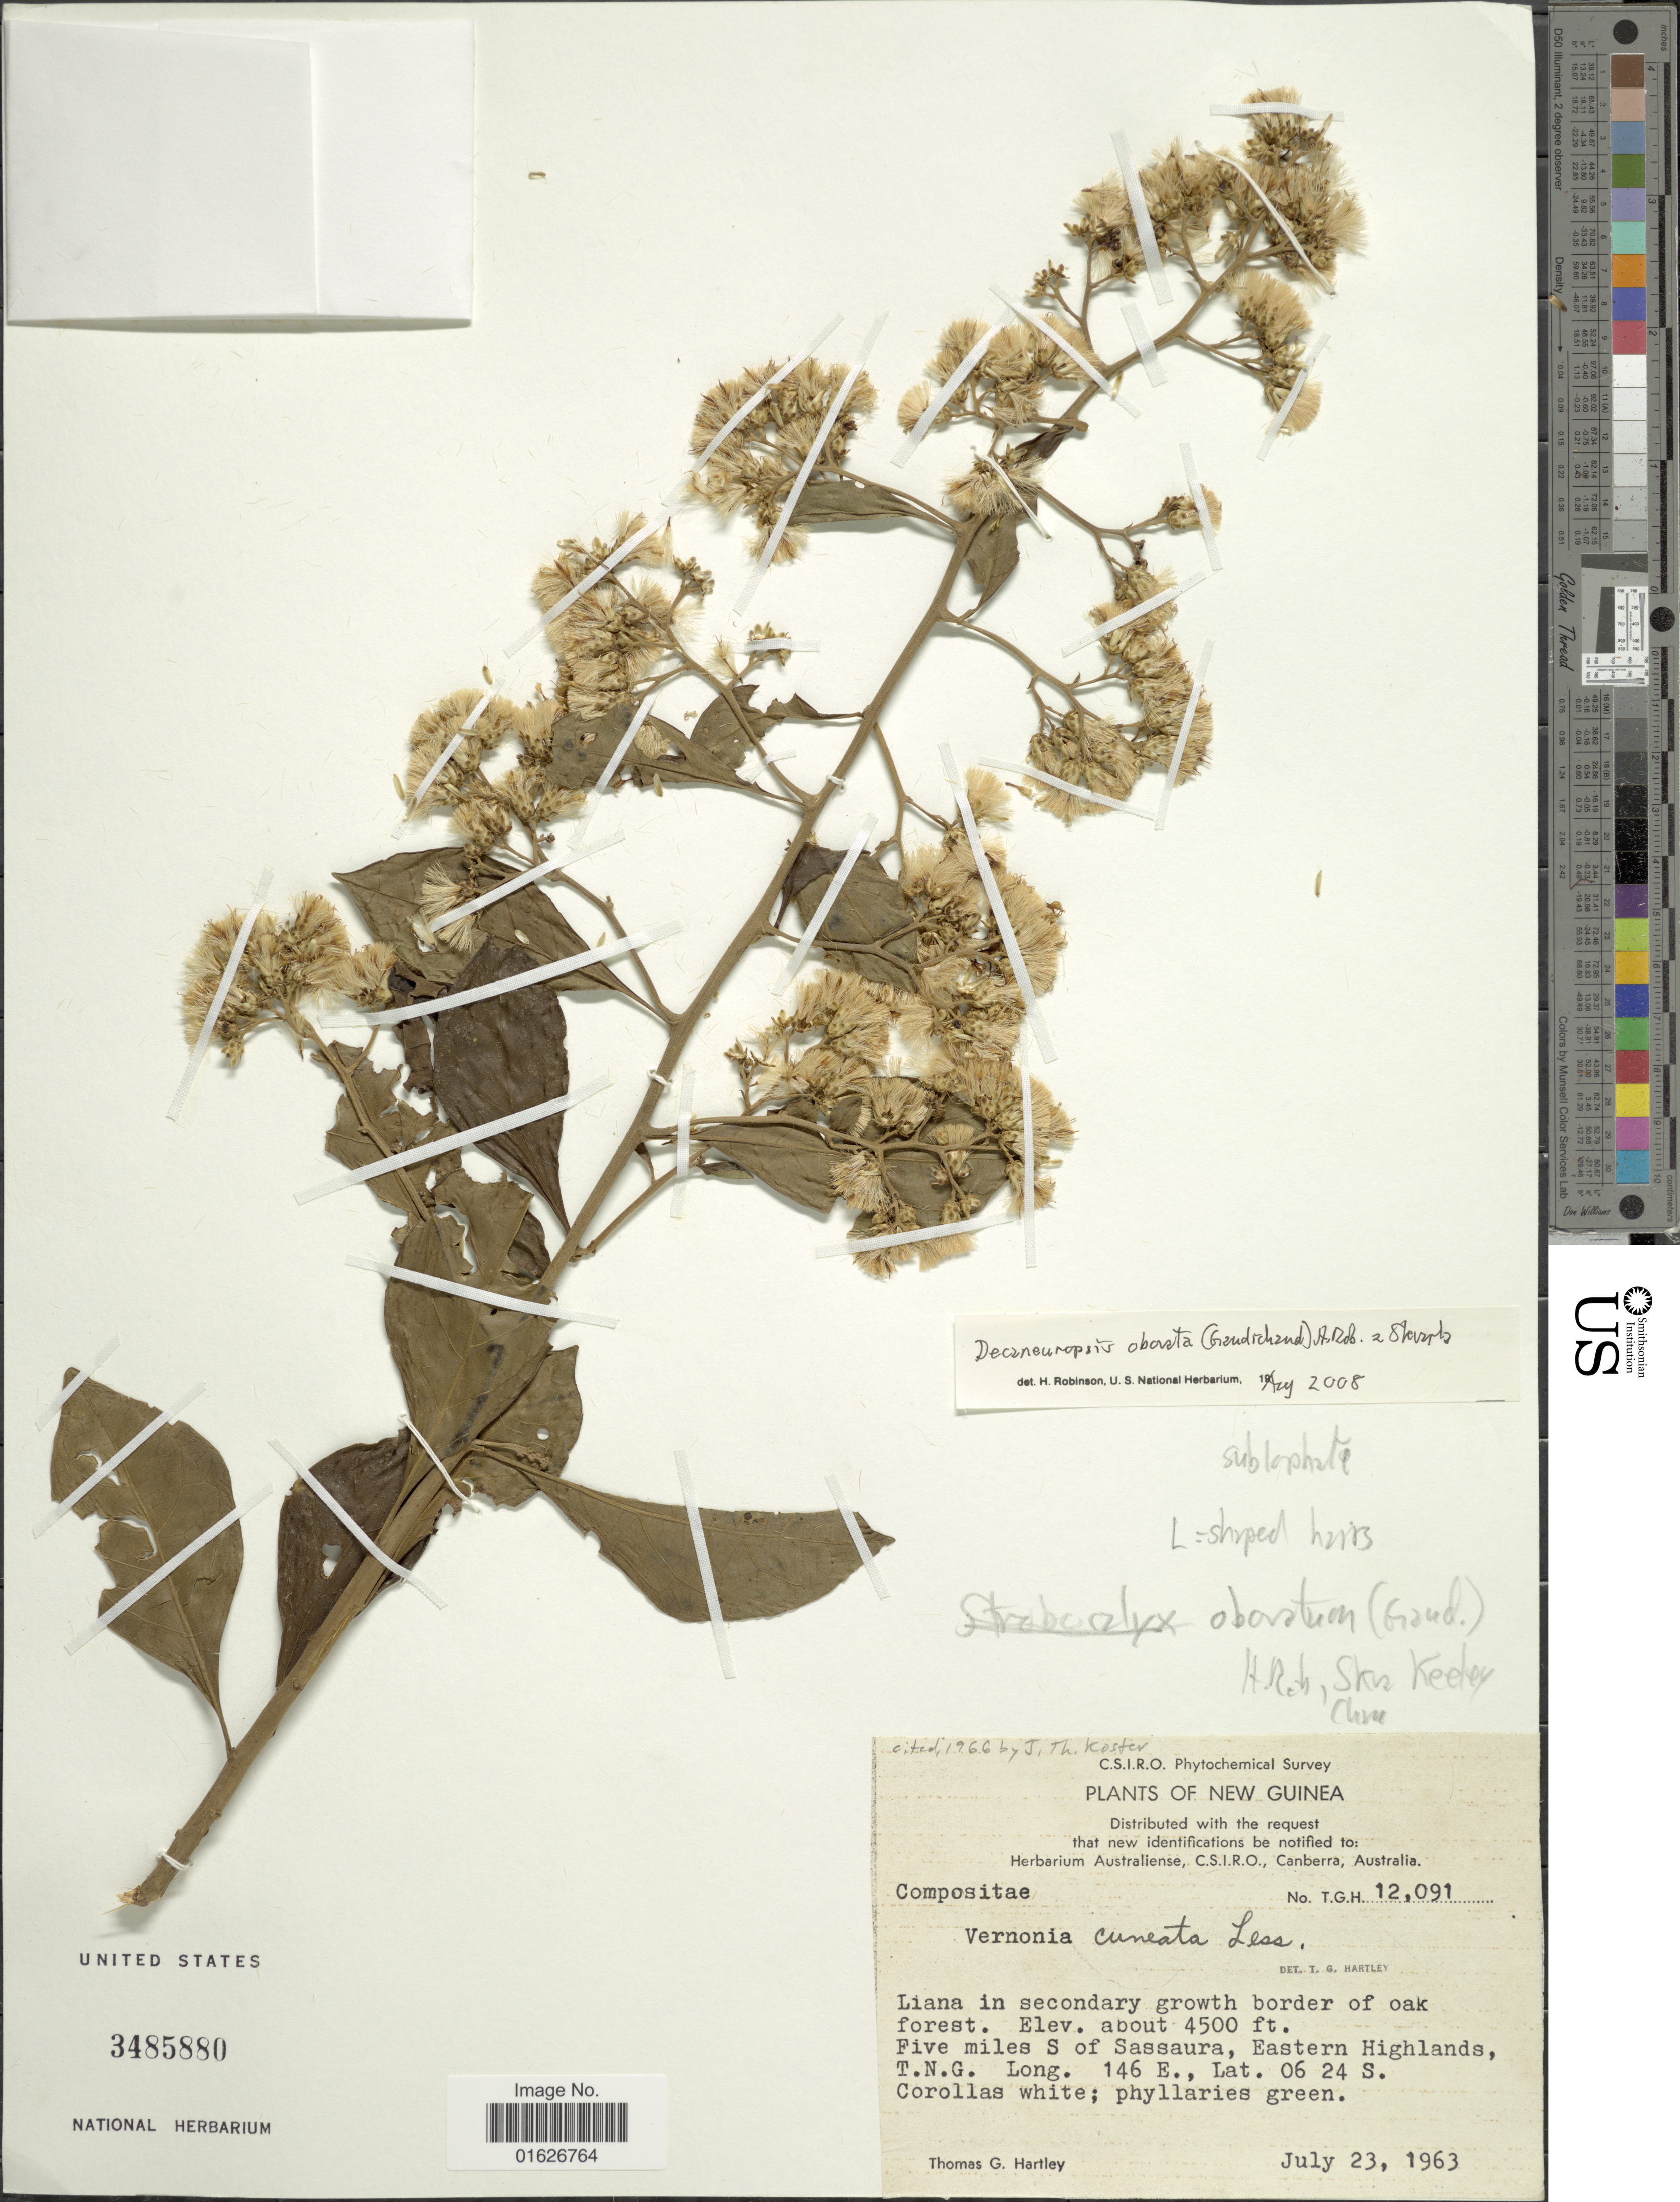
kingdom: Plantae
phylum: Tracheophyta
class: Magnoliopsida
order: Asterales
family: Asteraceae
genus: Decaneuropsis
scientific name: Decaneuropsis obovata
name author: (Gaudich.) H. Rob. & Skvarla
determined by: Robinson, H. E., (US), Smithsonian Institution - National Museum of Natural History (UNITED STATES)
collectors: T. G. Hartley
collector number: T.G.H. 12091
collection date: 1963-07-23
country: Papua New Guinea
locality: New Guinea, Five miles S of Sassaura, Eastern Highlands, T. N. G.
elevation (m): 1372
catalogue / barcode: US 3485880